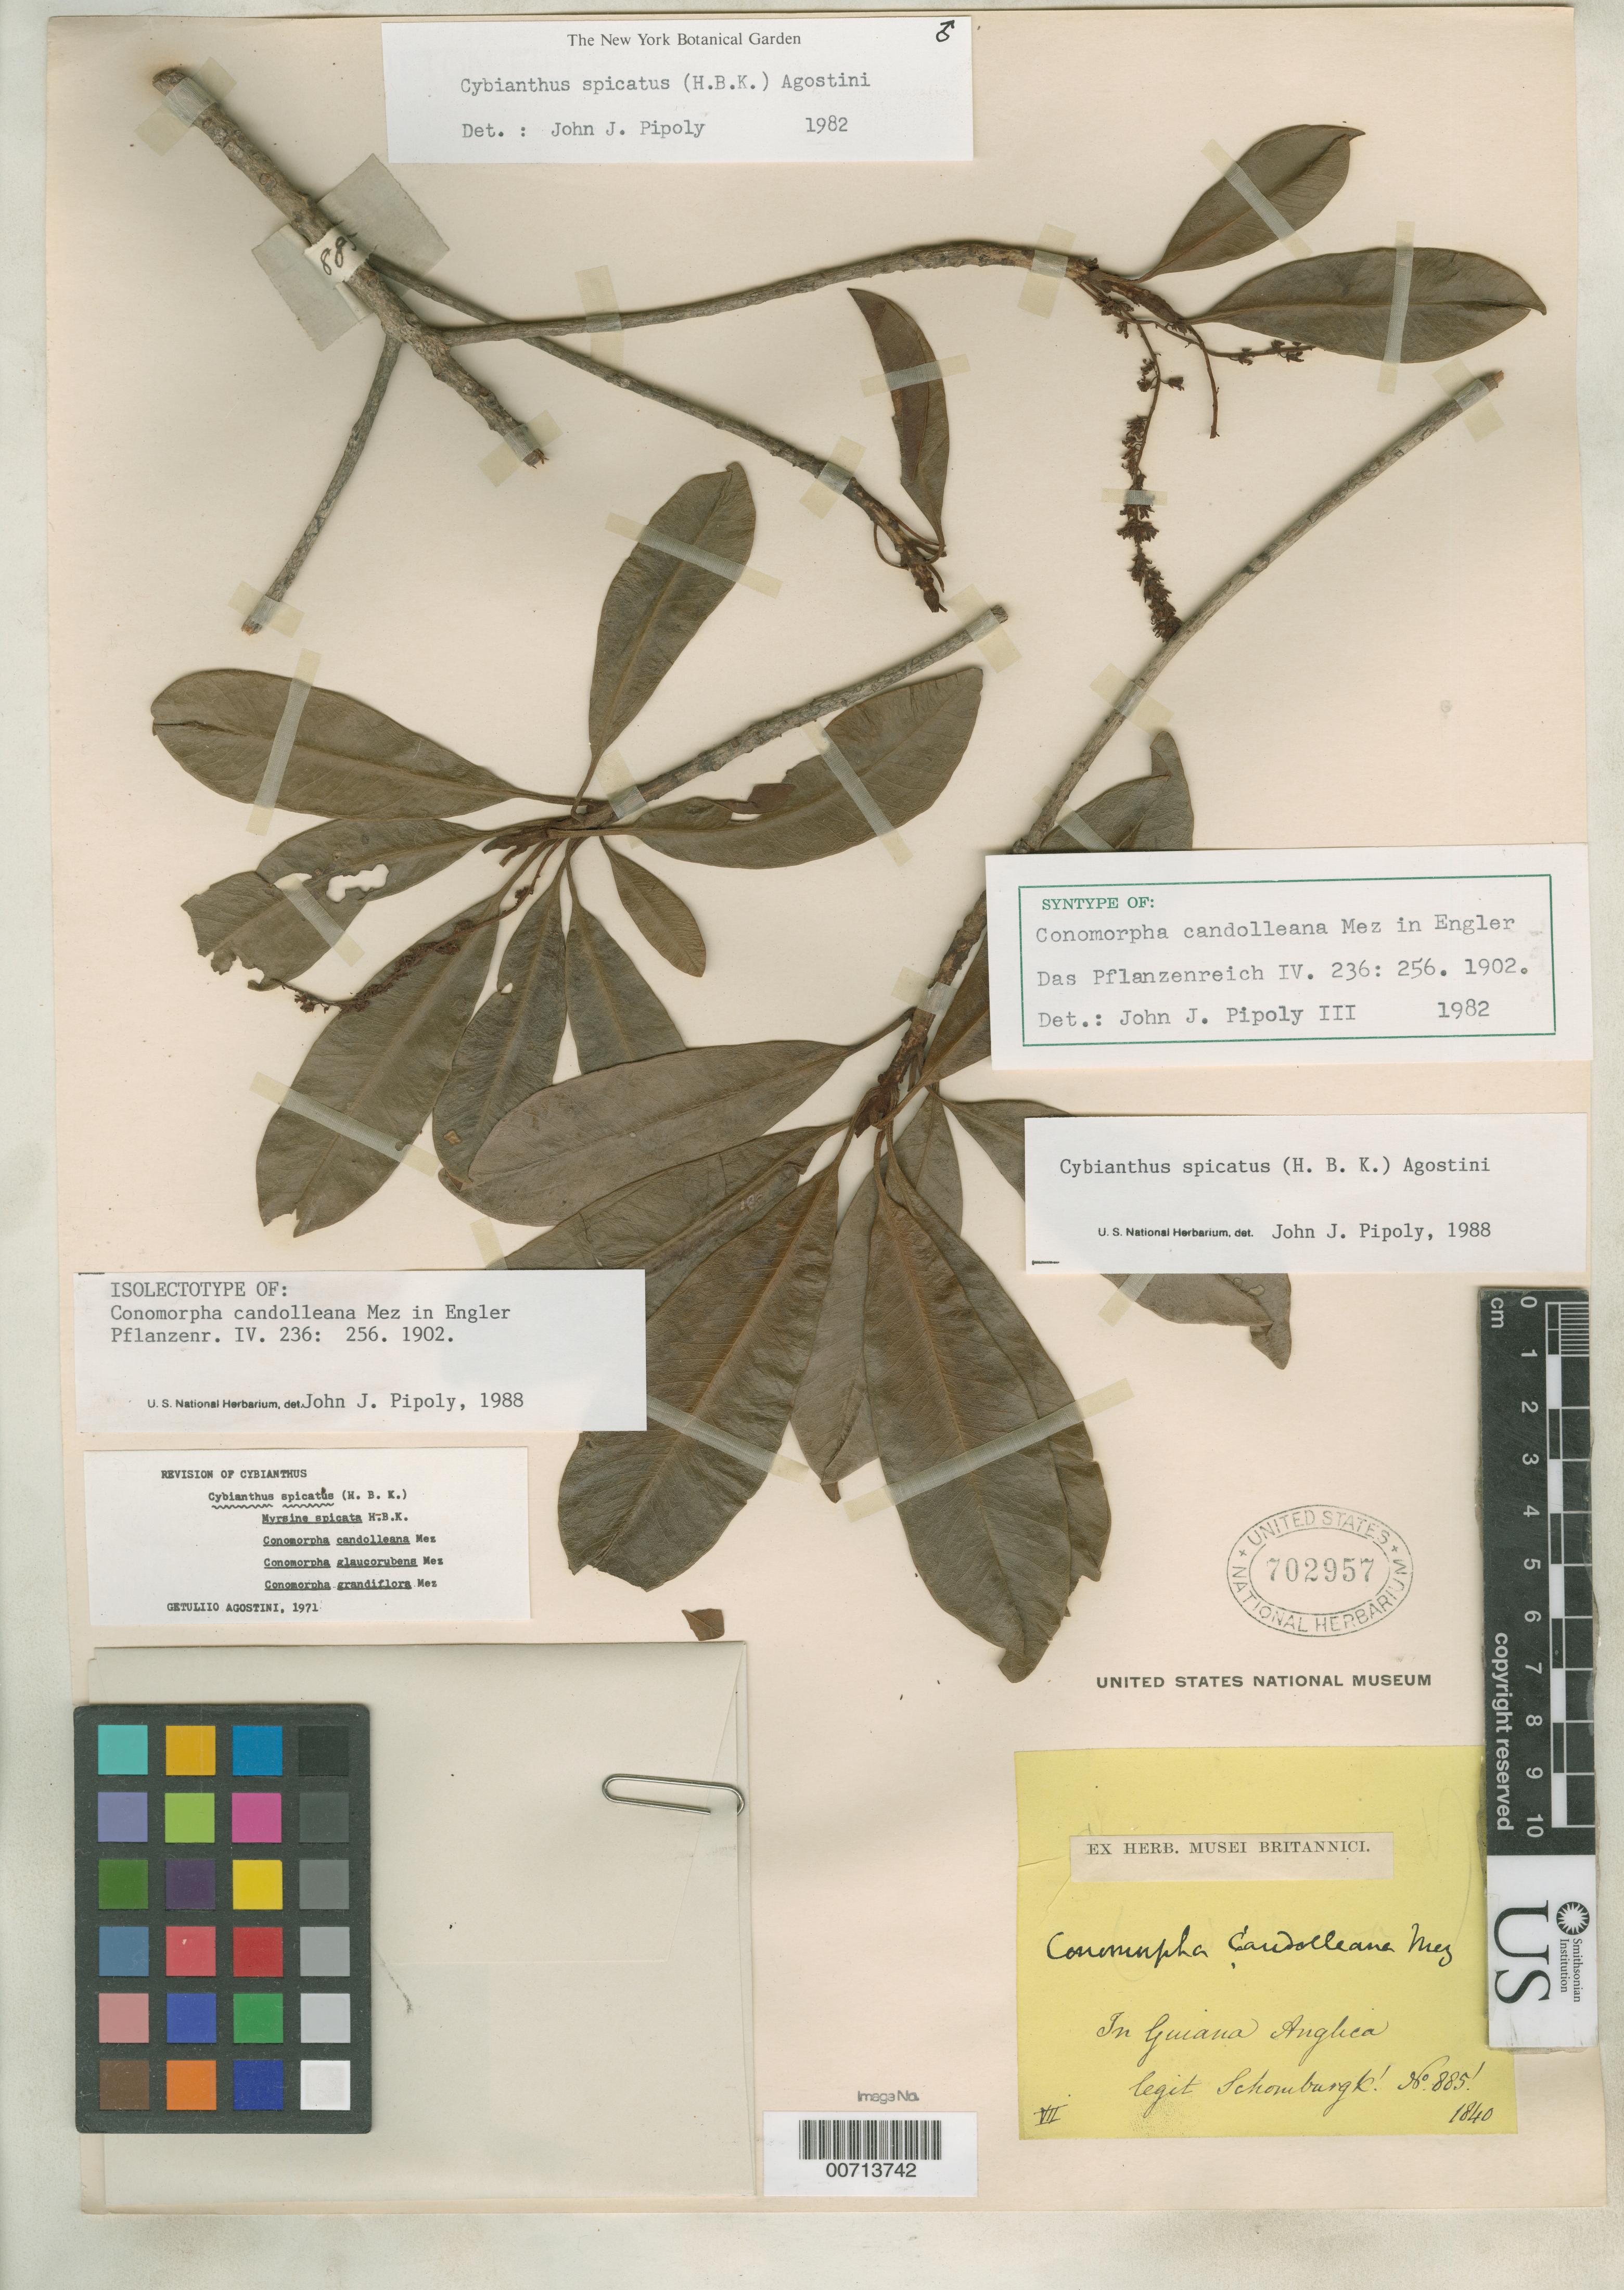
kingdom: Plantae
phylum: Tracheophyta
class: Magnoliopsida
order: Ericales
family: Primulaceae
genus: Conomorpha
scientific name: Conomorpha candolleana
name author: Mez in Engl.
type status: Isolectotype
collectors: R. H. Schomburgk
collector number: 885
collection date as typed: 1840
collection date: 1840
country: Guyana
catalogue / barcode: US 702957